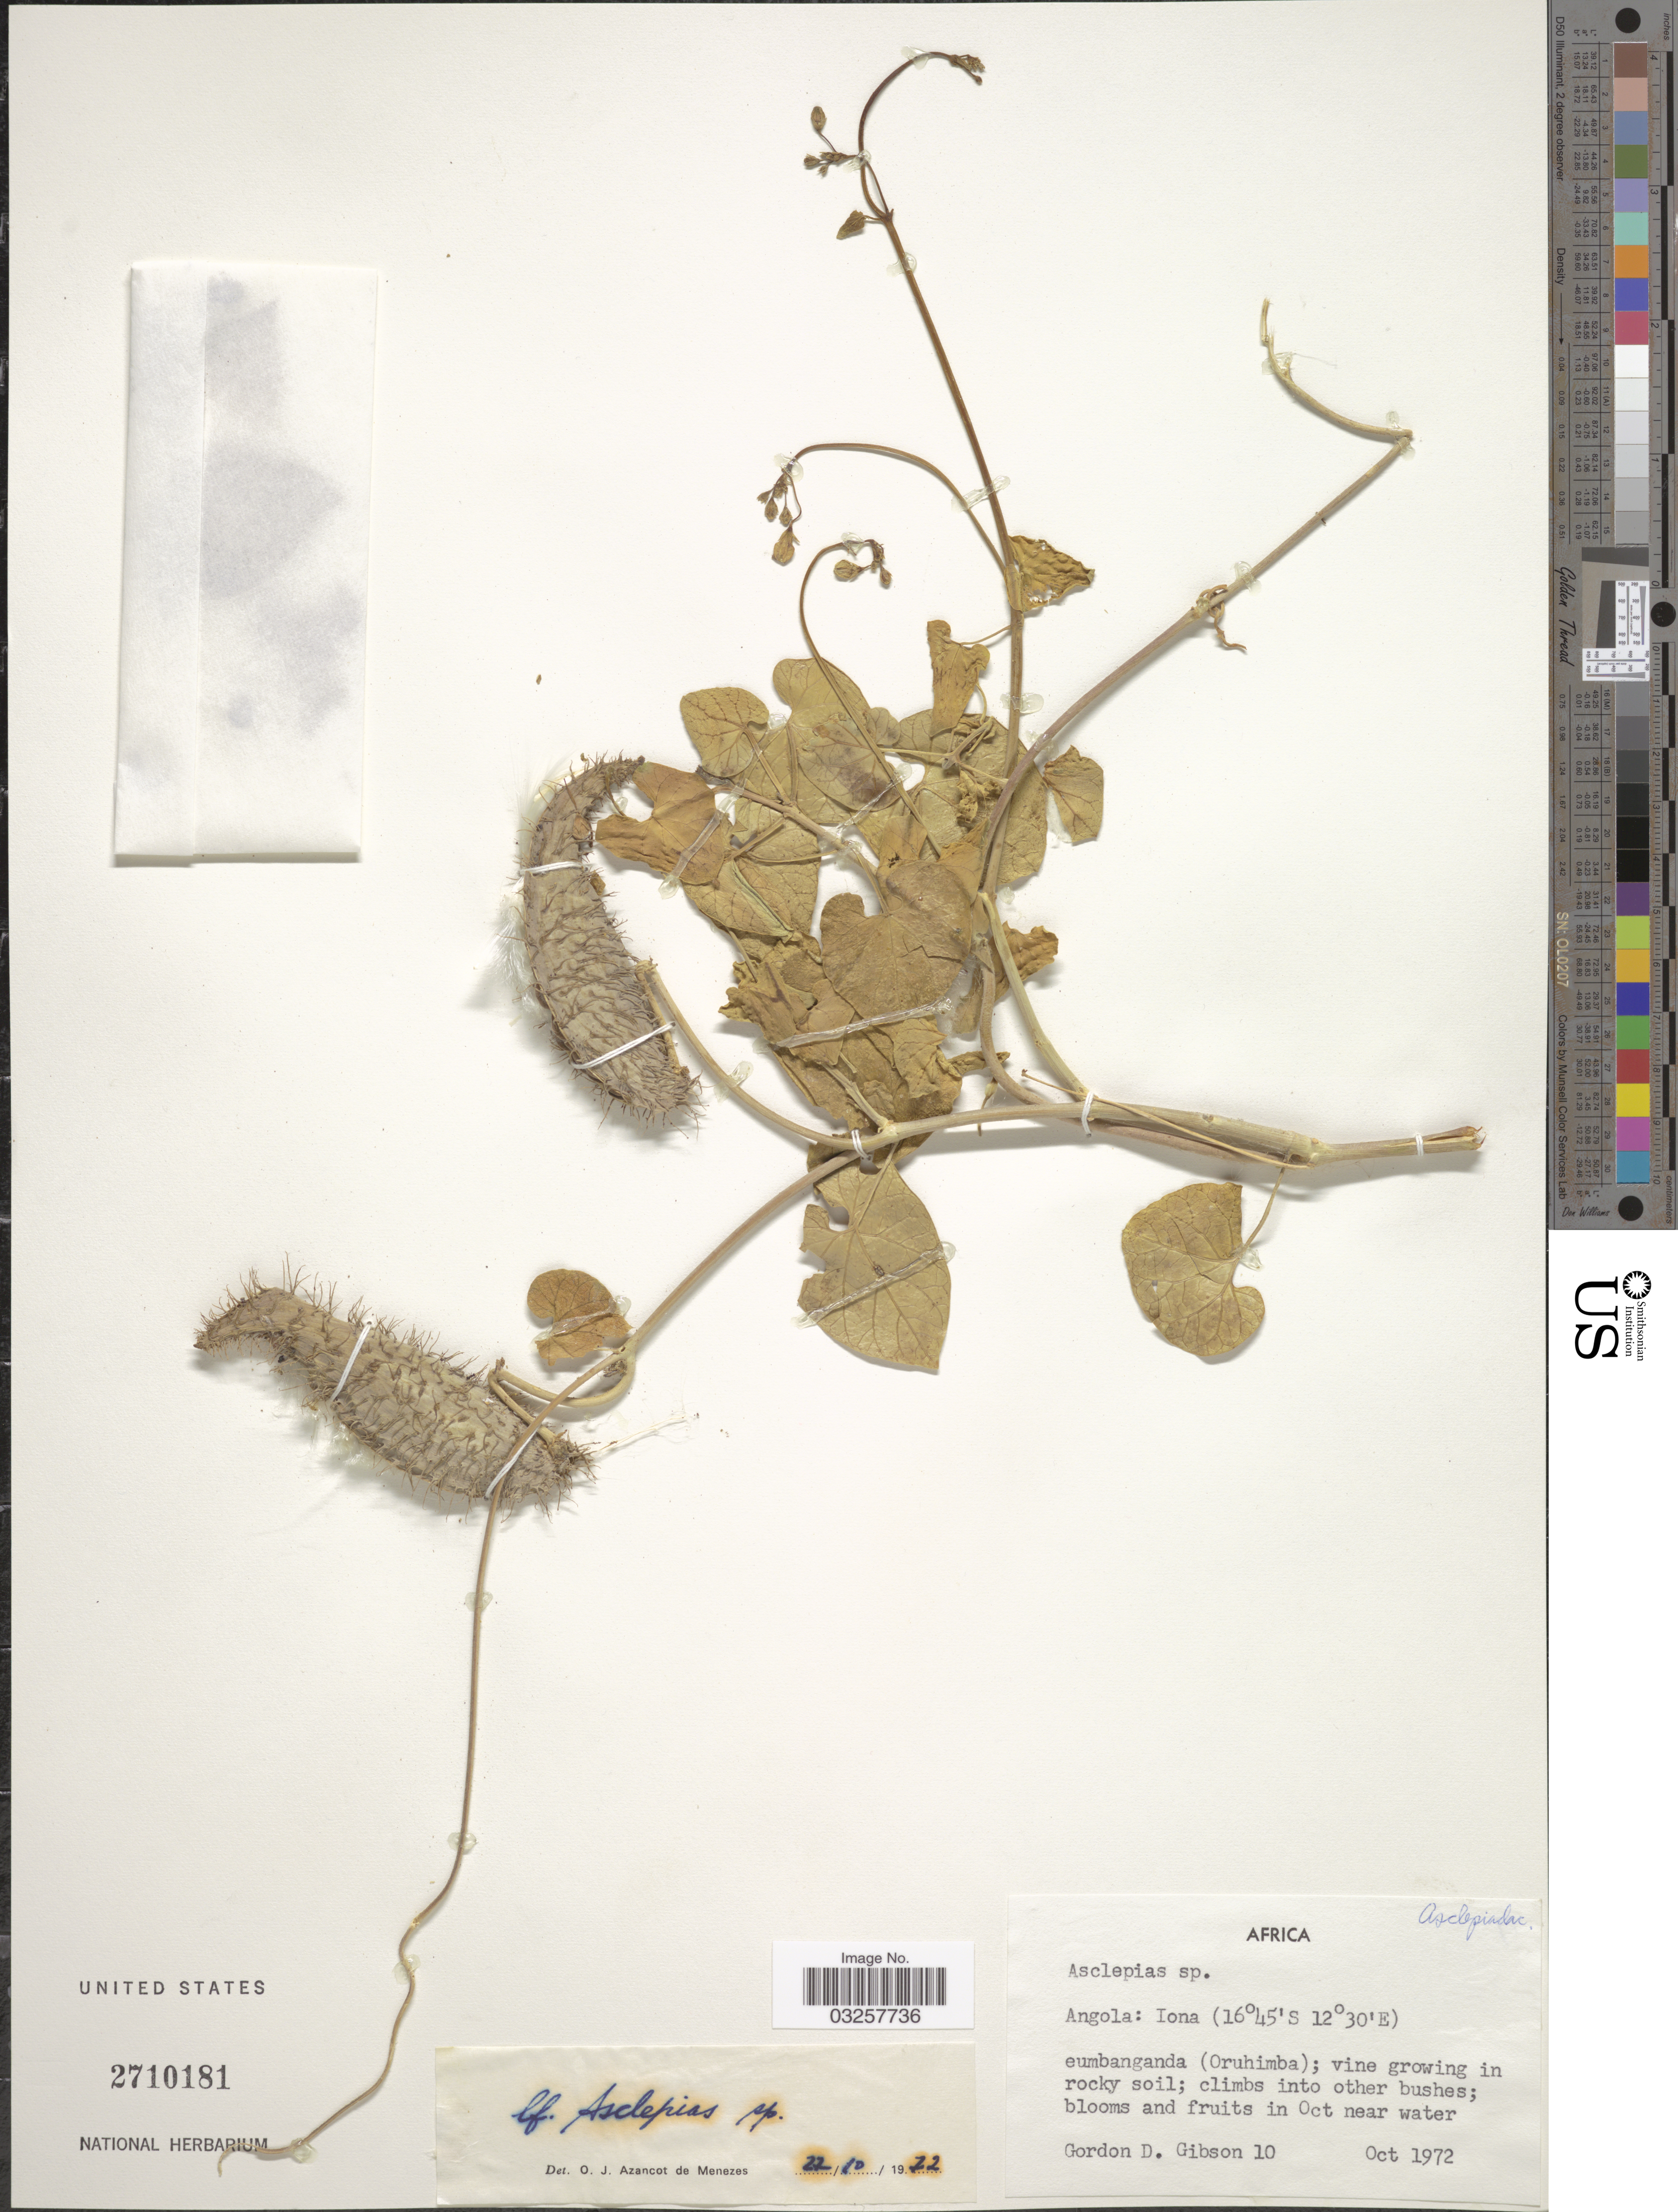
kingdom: Plantae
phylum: Tracheophyta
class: Magnoliopsida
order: Gentianales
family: Apocynaceae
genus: Asclepias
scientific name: Asclepias sp.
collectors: G. D. Gibson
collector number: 10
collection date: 1972-10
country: Angola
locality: Iona.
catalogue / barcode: US 2710181